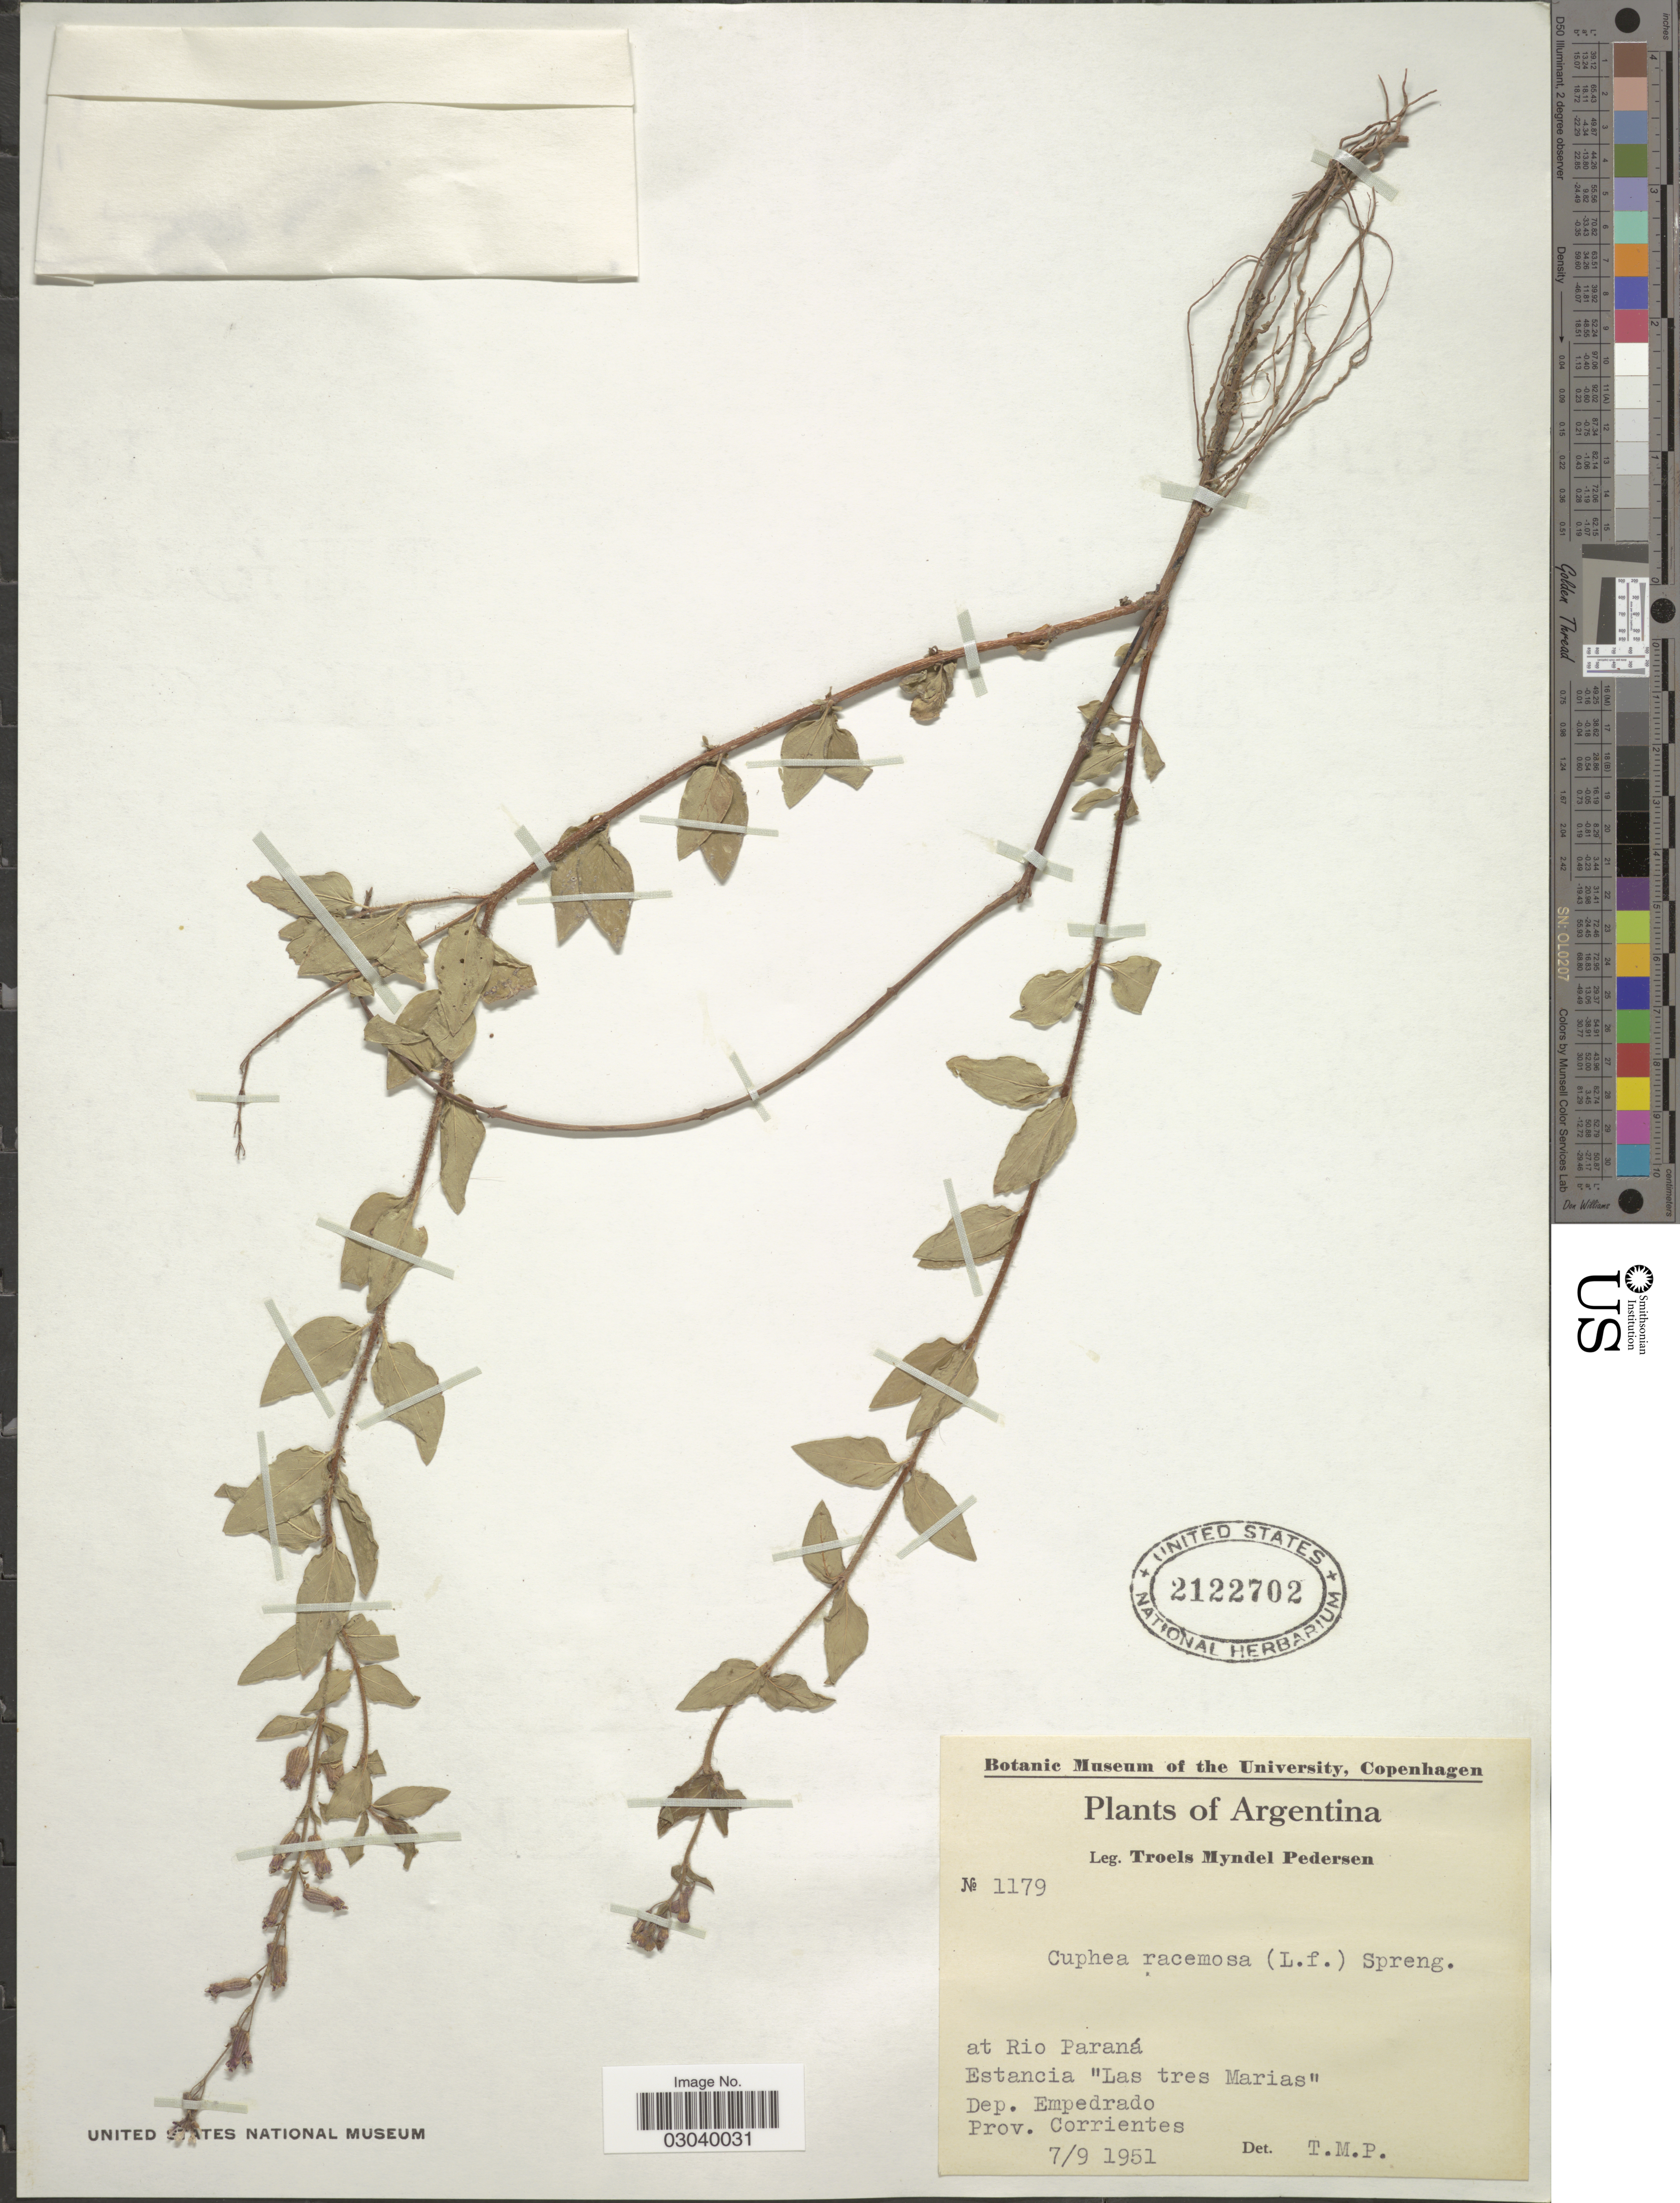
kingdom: Plantae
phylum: Tracheophyta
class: Magnoliopsida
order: Myrtales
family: Lythraceae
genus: Cuphea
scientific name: Cuphea racemosa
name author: (L. f.) Spreng.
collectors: T. Pederson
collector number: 1179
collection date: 1951-09-07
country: Argentina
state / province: Corrientes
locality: At Rio Paraná, Estancia "Las tres Marias", Dep. Empedrado.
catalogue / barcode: US 2122702